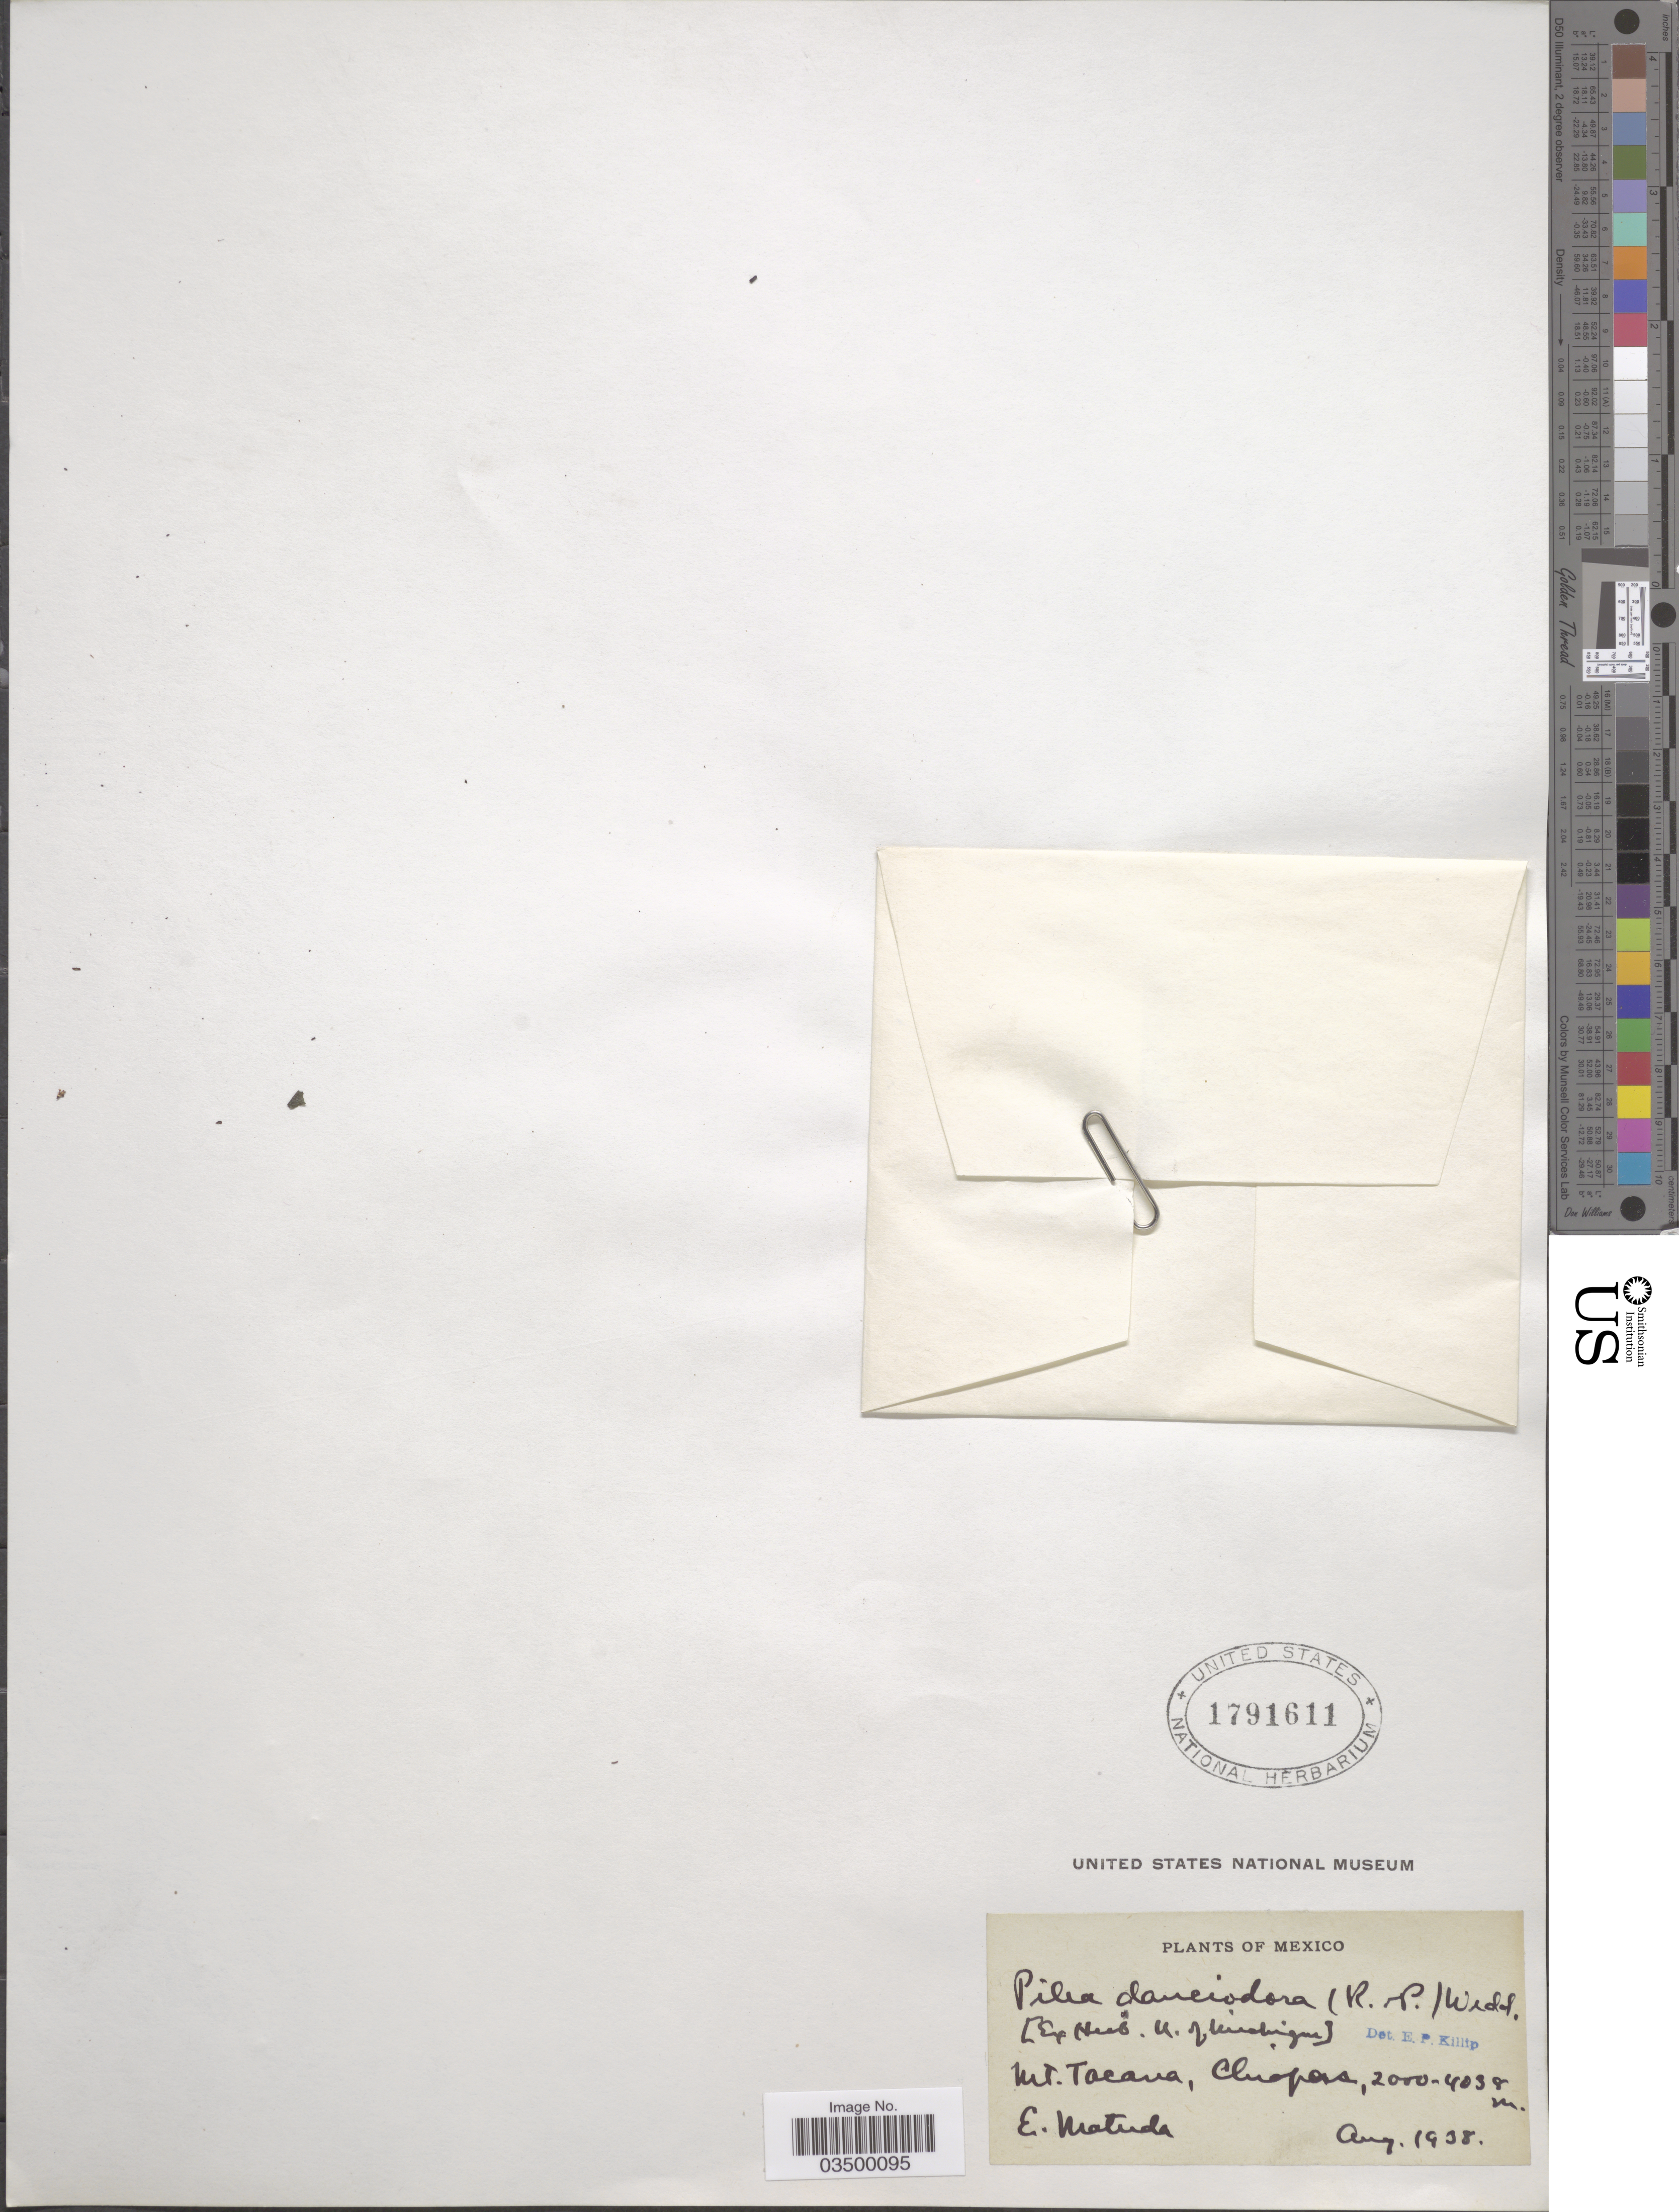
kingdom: Plantae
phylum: Tracheophyta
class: Magnoliopsida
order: Rosales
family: Urticaceae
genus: Pilea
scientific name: Pilea dauciodora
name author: Pav. ex Wedd.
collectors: E. Matuda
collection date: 1938-08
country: Mexico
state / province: Chiapas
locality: Mt. Tacana.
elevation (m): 2000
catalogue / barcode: US 1791611